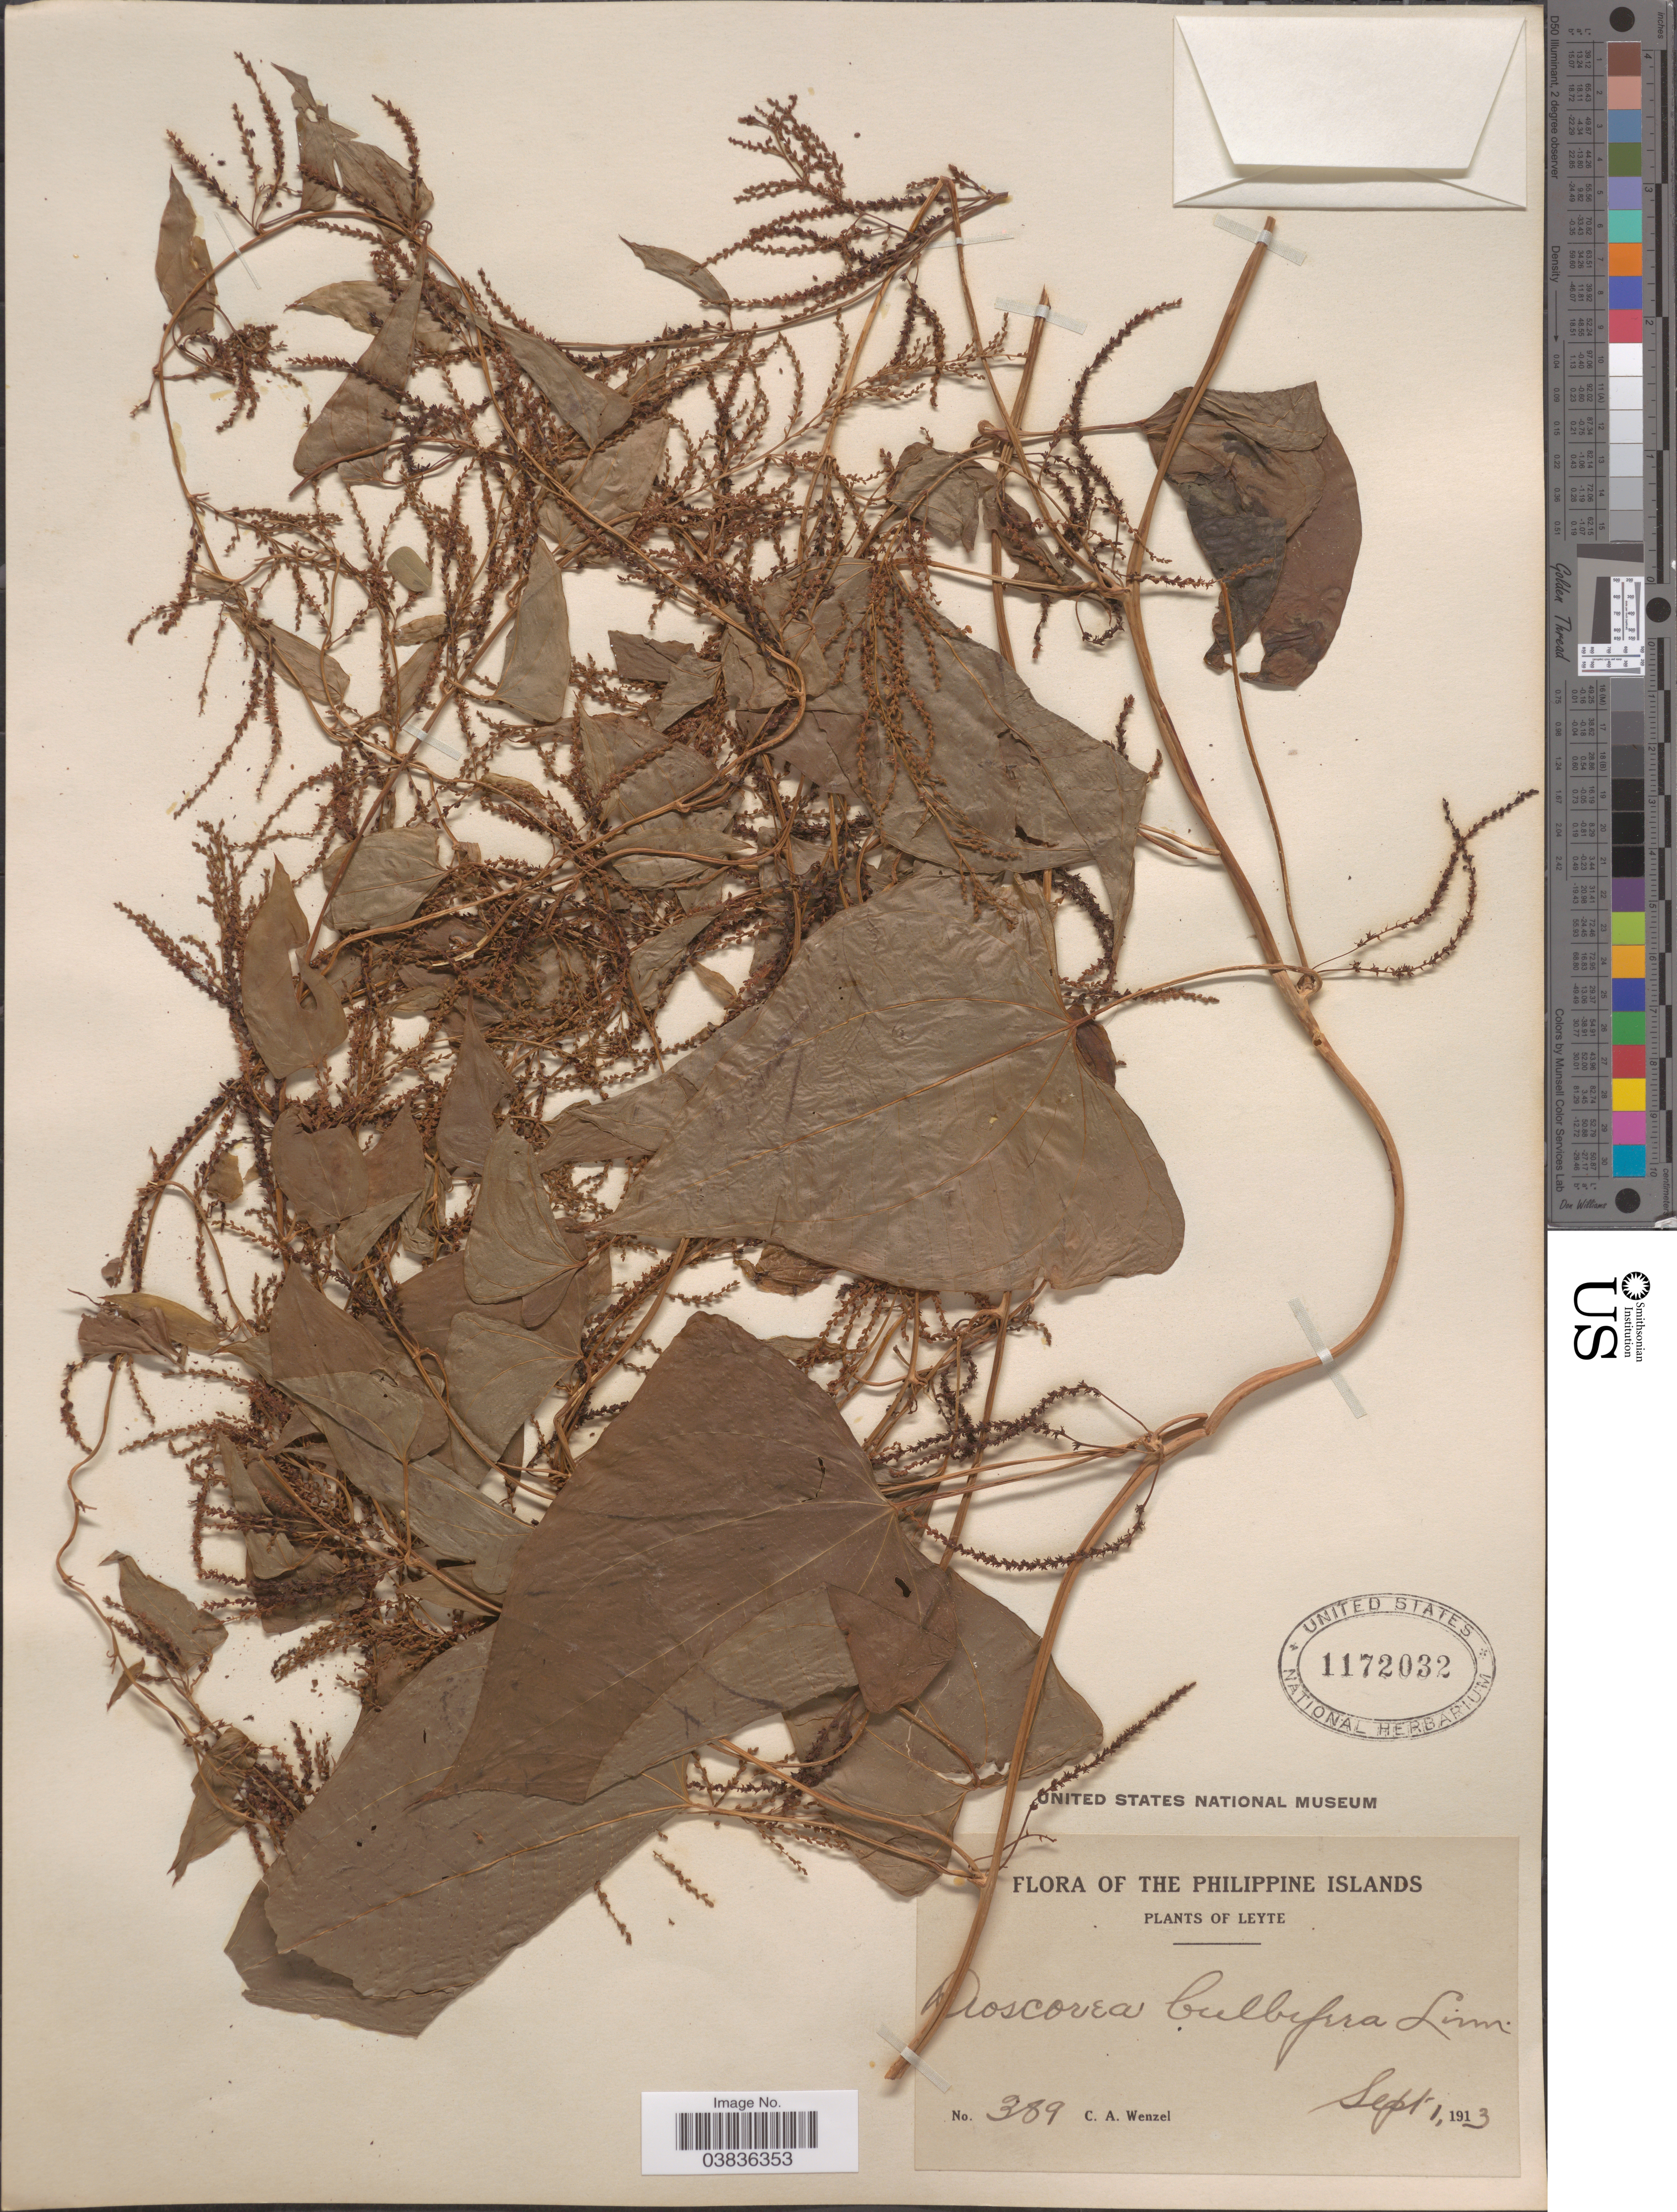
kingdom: Plantae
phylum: Tracheophyta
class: Liliopsida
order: Dioscoreales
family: Dioscoreaceae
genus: Dioscorea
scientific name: Dioscorea bulbifera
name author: L.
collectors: C. Wenzel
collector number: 389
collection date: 1913-09-01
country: Philippines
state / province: Eastern Visayas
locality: Philippine Islands. Leyte.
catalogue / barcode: US 1172032